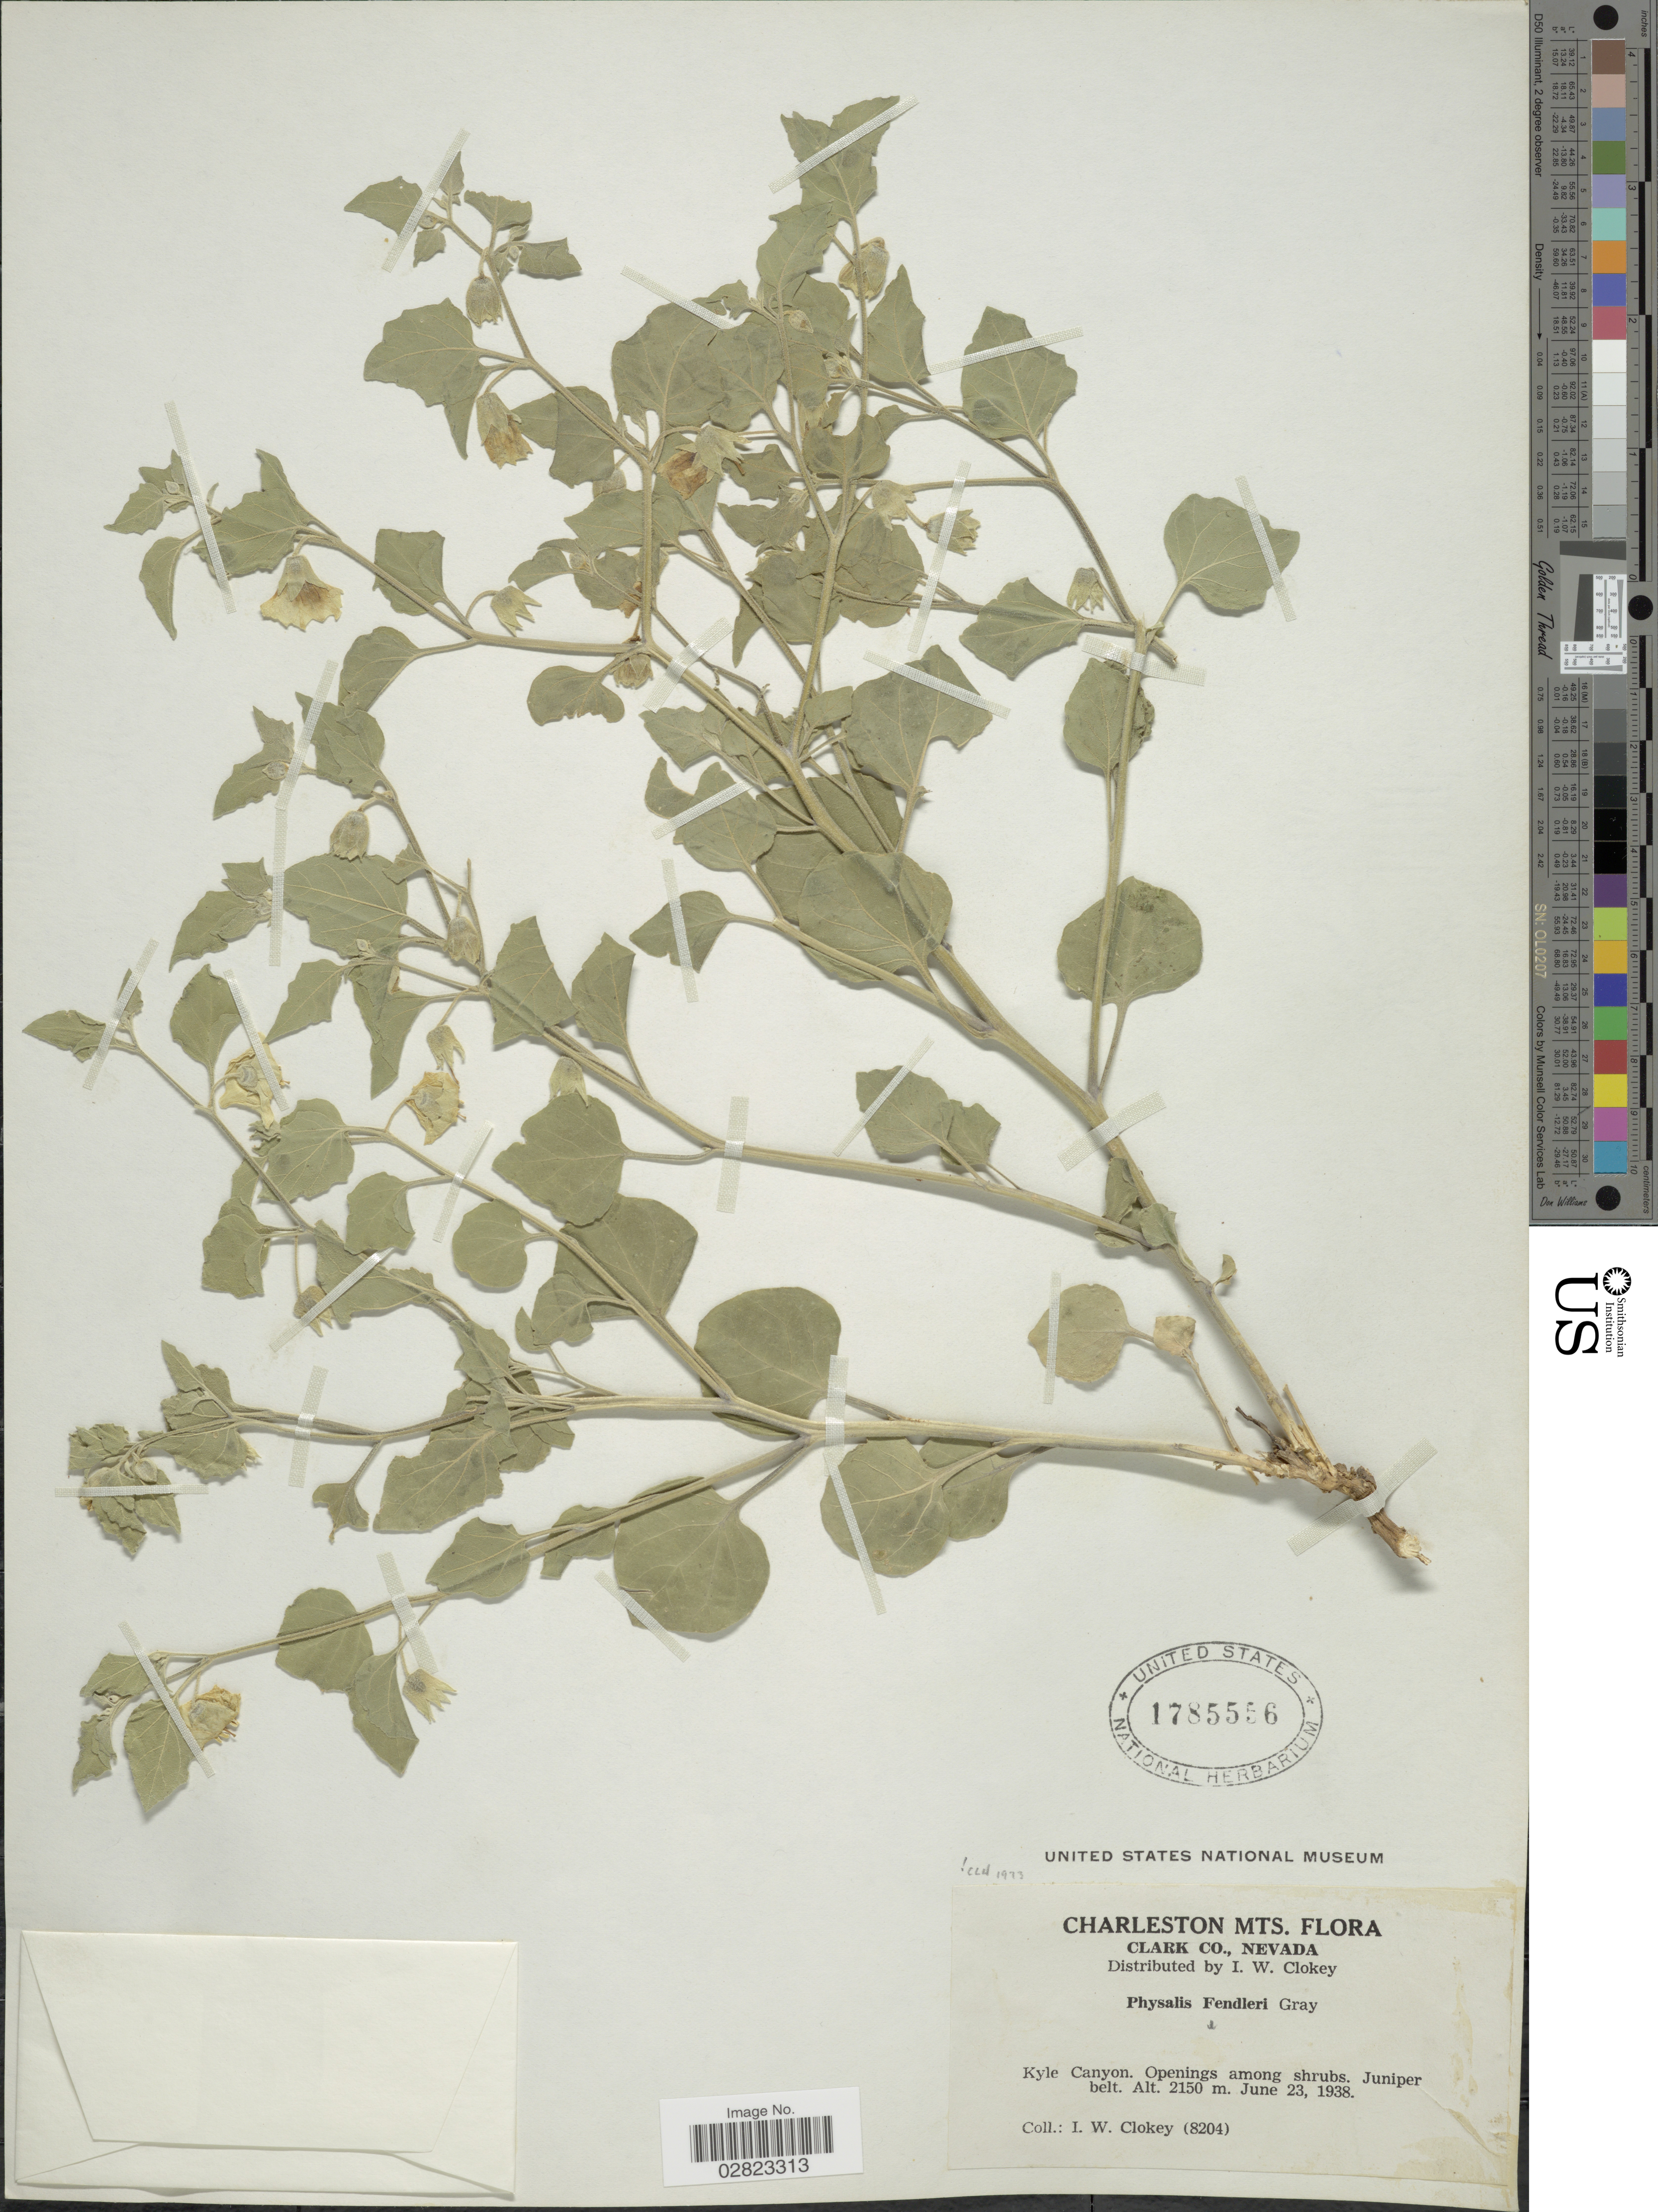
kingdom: Plantae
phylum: Tracheophyta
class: Magnoliopsida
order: Solanales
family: Solanaceae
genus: Physalis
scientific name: Physalis fendleri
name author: A. Gray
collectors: I. W. Clokey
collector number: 8204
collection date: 1938-06-23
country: United States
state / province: Nevada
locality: Charleston Mts. Clark Co. Kyle Canyon.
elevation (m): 2150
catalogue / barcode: US 1785556